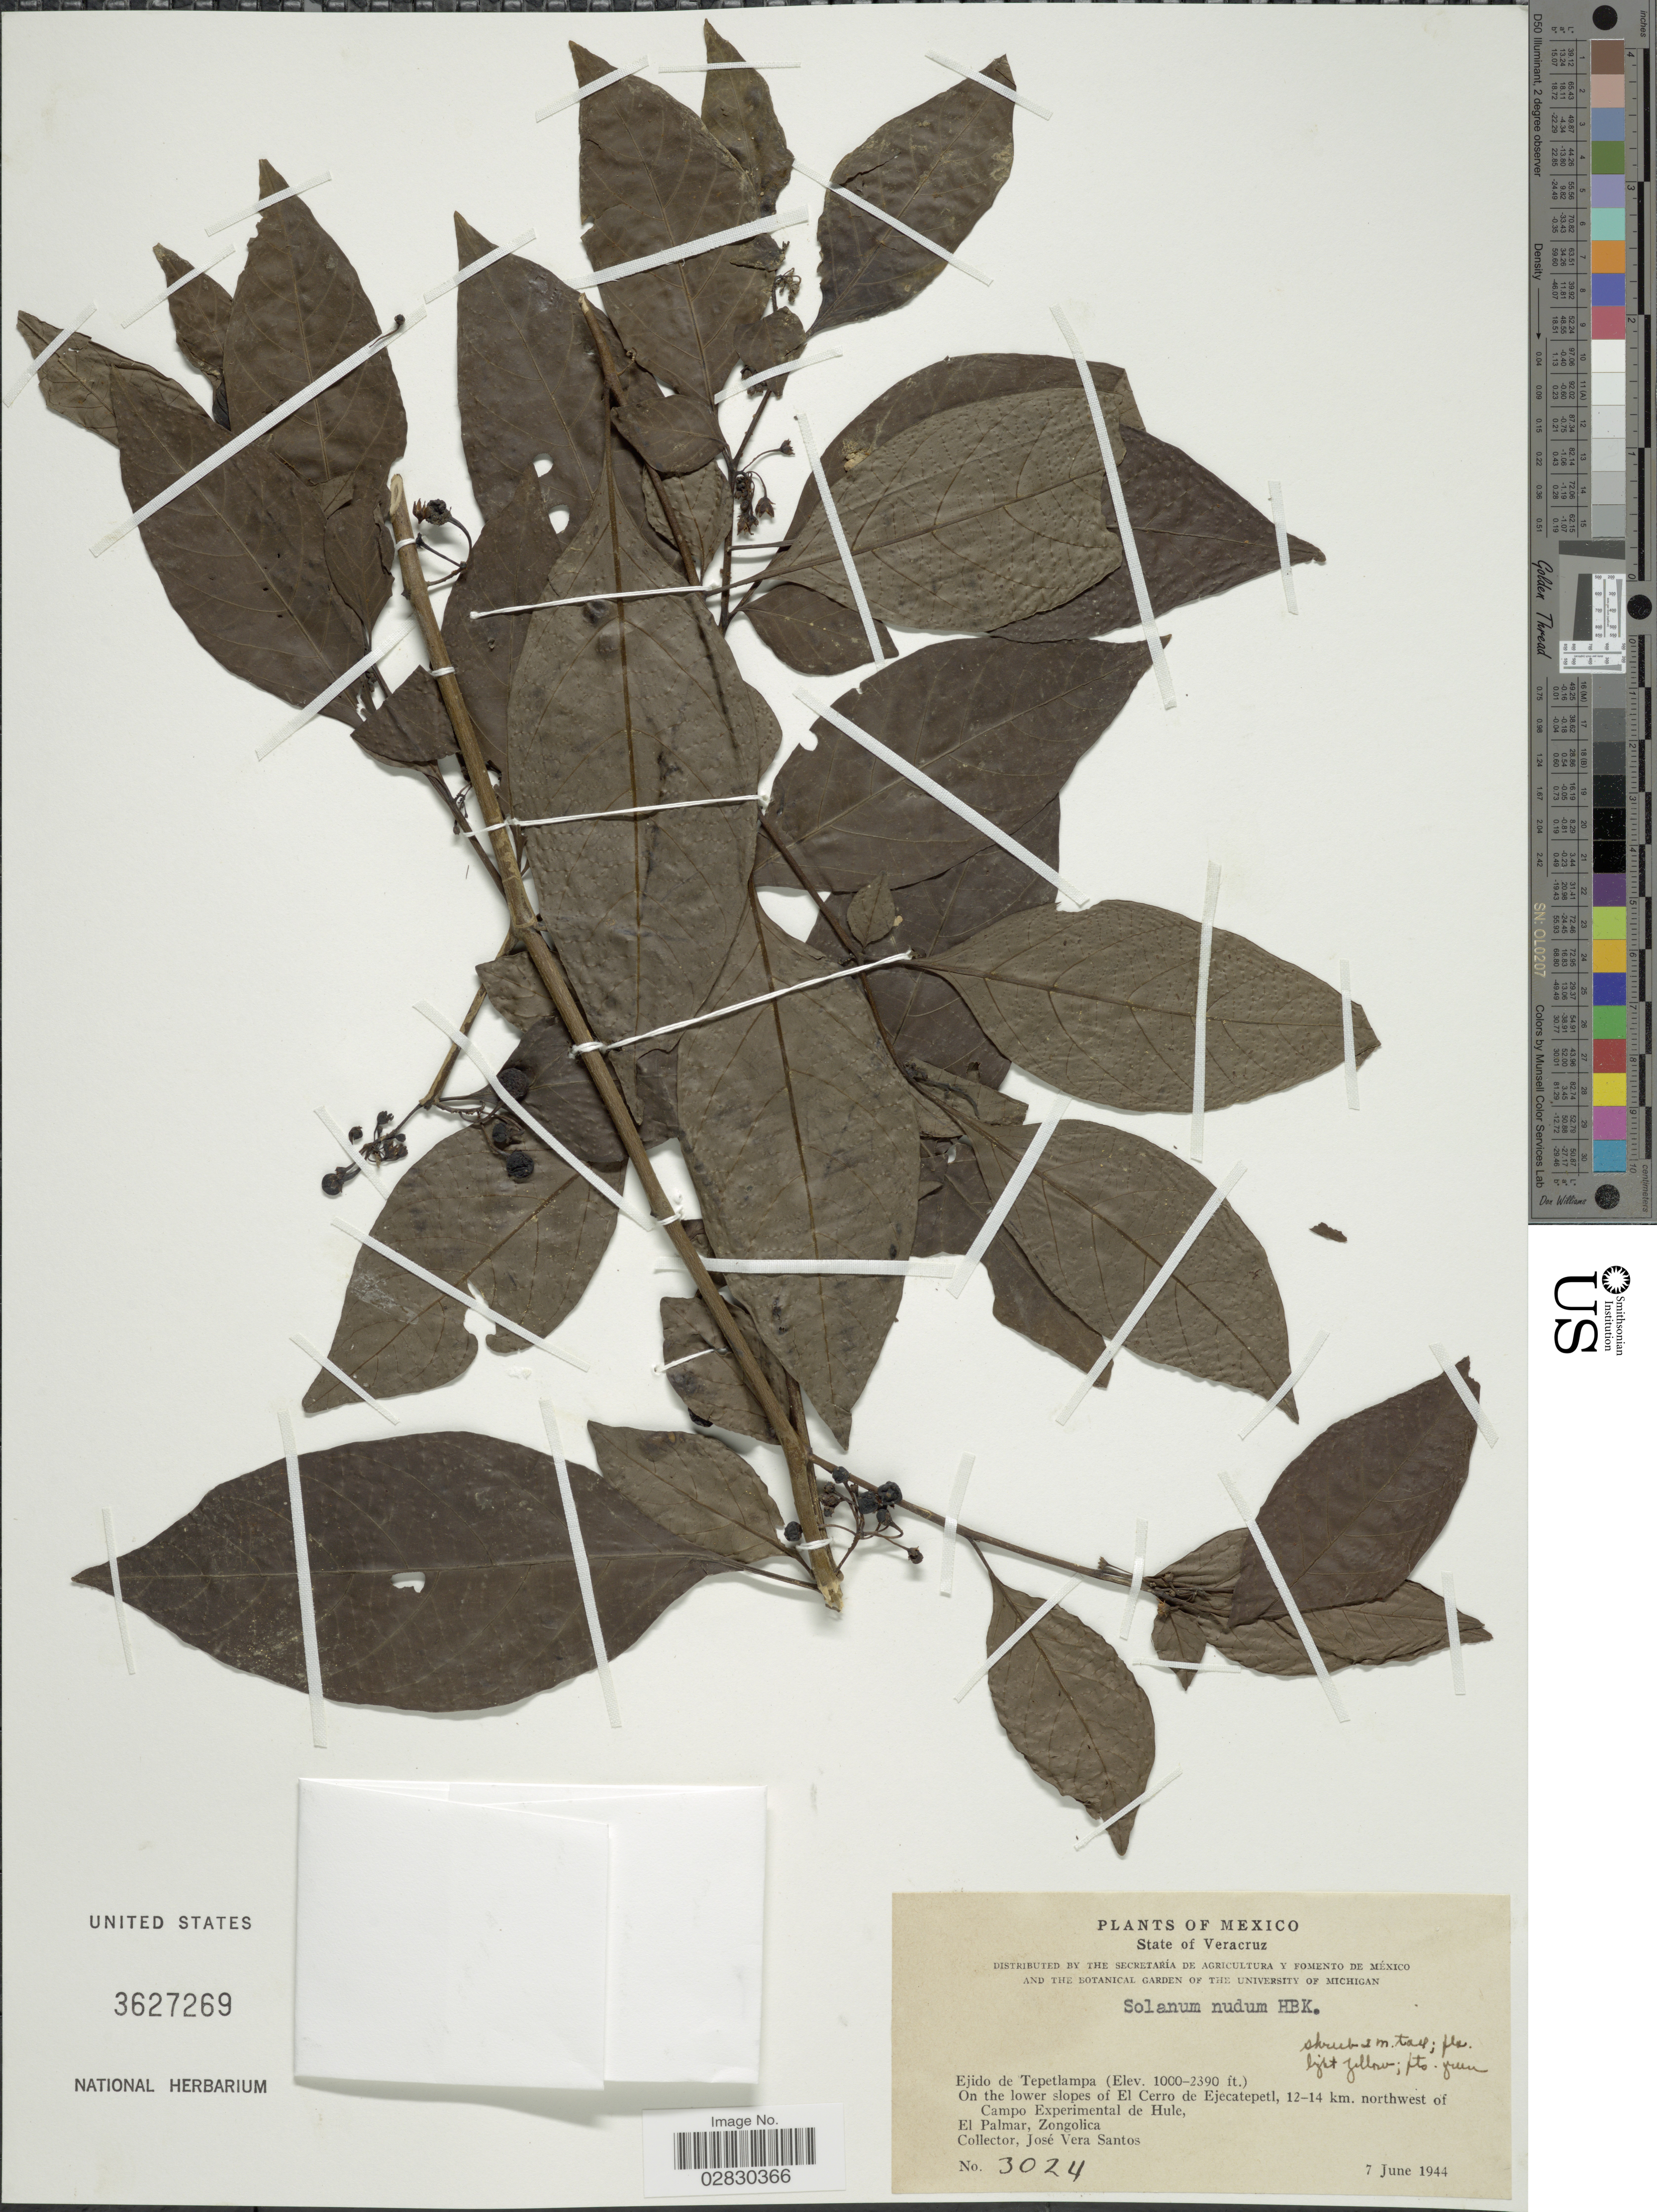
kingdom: Plantae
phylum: Tracheophyta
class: Magnoliopsida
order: Solanales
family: Solanaceae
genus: Solanum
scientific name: Solanum nudum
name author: Humb. & Bonpl. ex Dunal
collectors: J. Santos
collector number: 3024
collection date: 1944-06-07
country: Mexico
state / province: Veracruz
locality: Veracruz. Ejido de Tepetlampa. On the lower slopes of El Cerro de Ejecatepetl, 12-14 km. northwest of Campo Experimental de Hule, El Palmar, Zongolica.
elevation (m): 305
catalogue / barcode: US 3627269